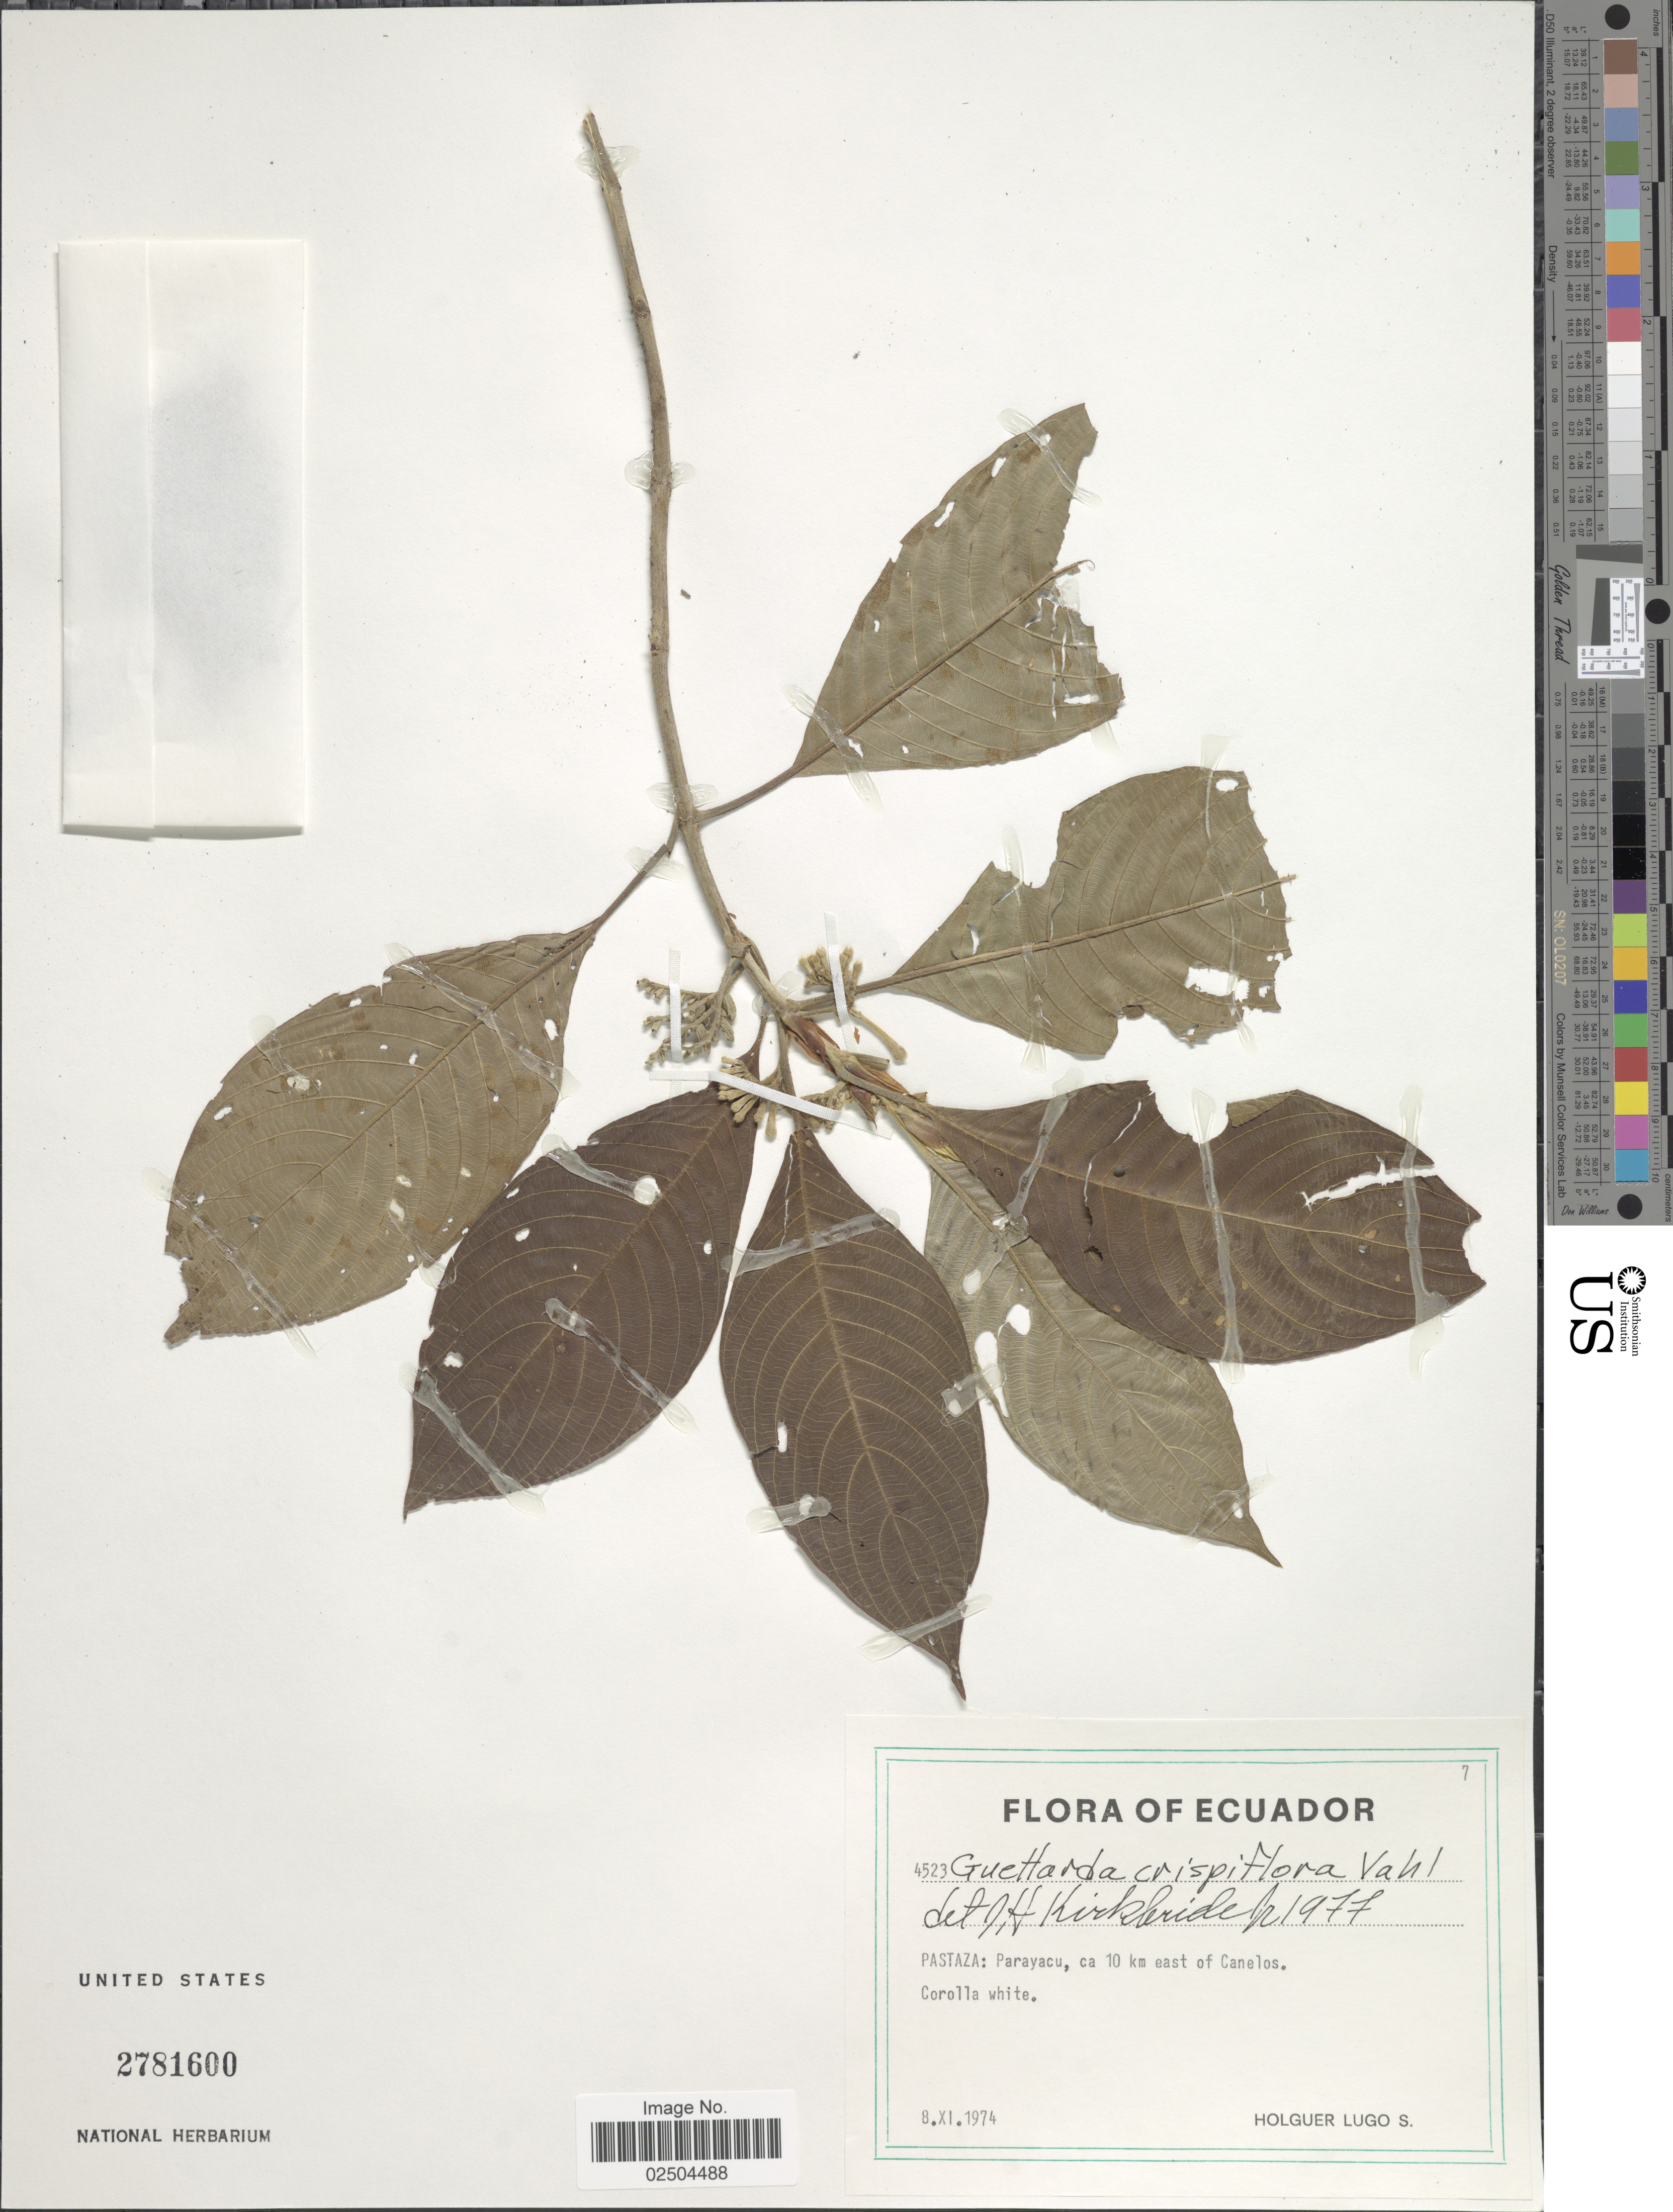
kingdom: Plantae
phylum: Tracheophyta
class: Magnoliopsida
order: Gentianales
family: Rubiaceae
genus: Guettarda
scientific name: Guettarda crispiflora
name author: Vahl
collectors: H. Lugo S.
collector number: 4523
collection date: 1974-11-08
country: Ecuador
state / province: Pastaza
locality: Pastaza: Parayacu, 10 km east of Canelos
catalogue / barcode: US 2781600